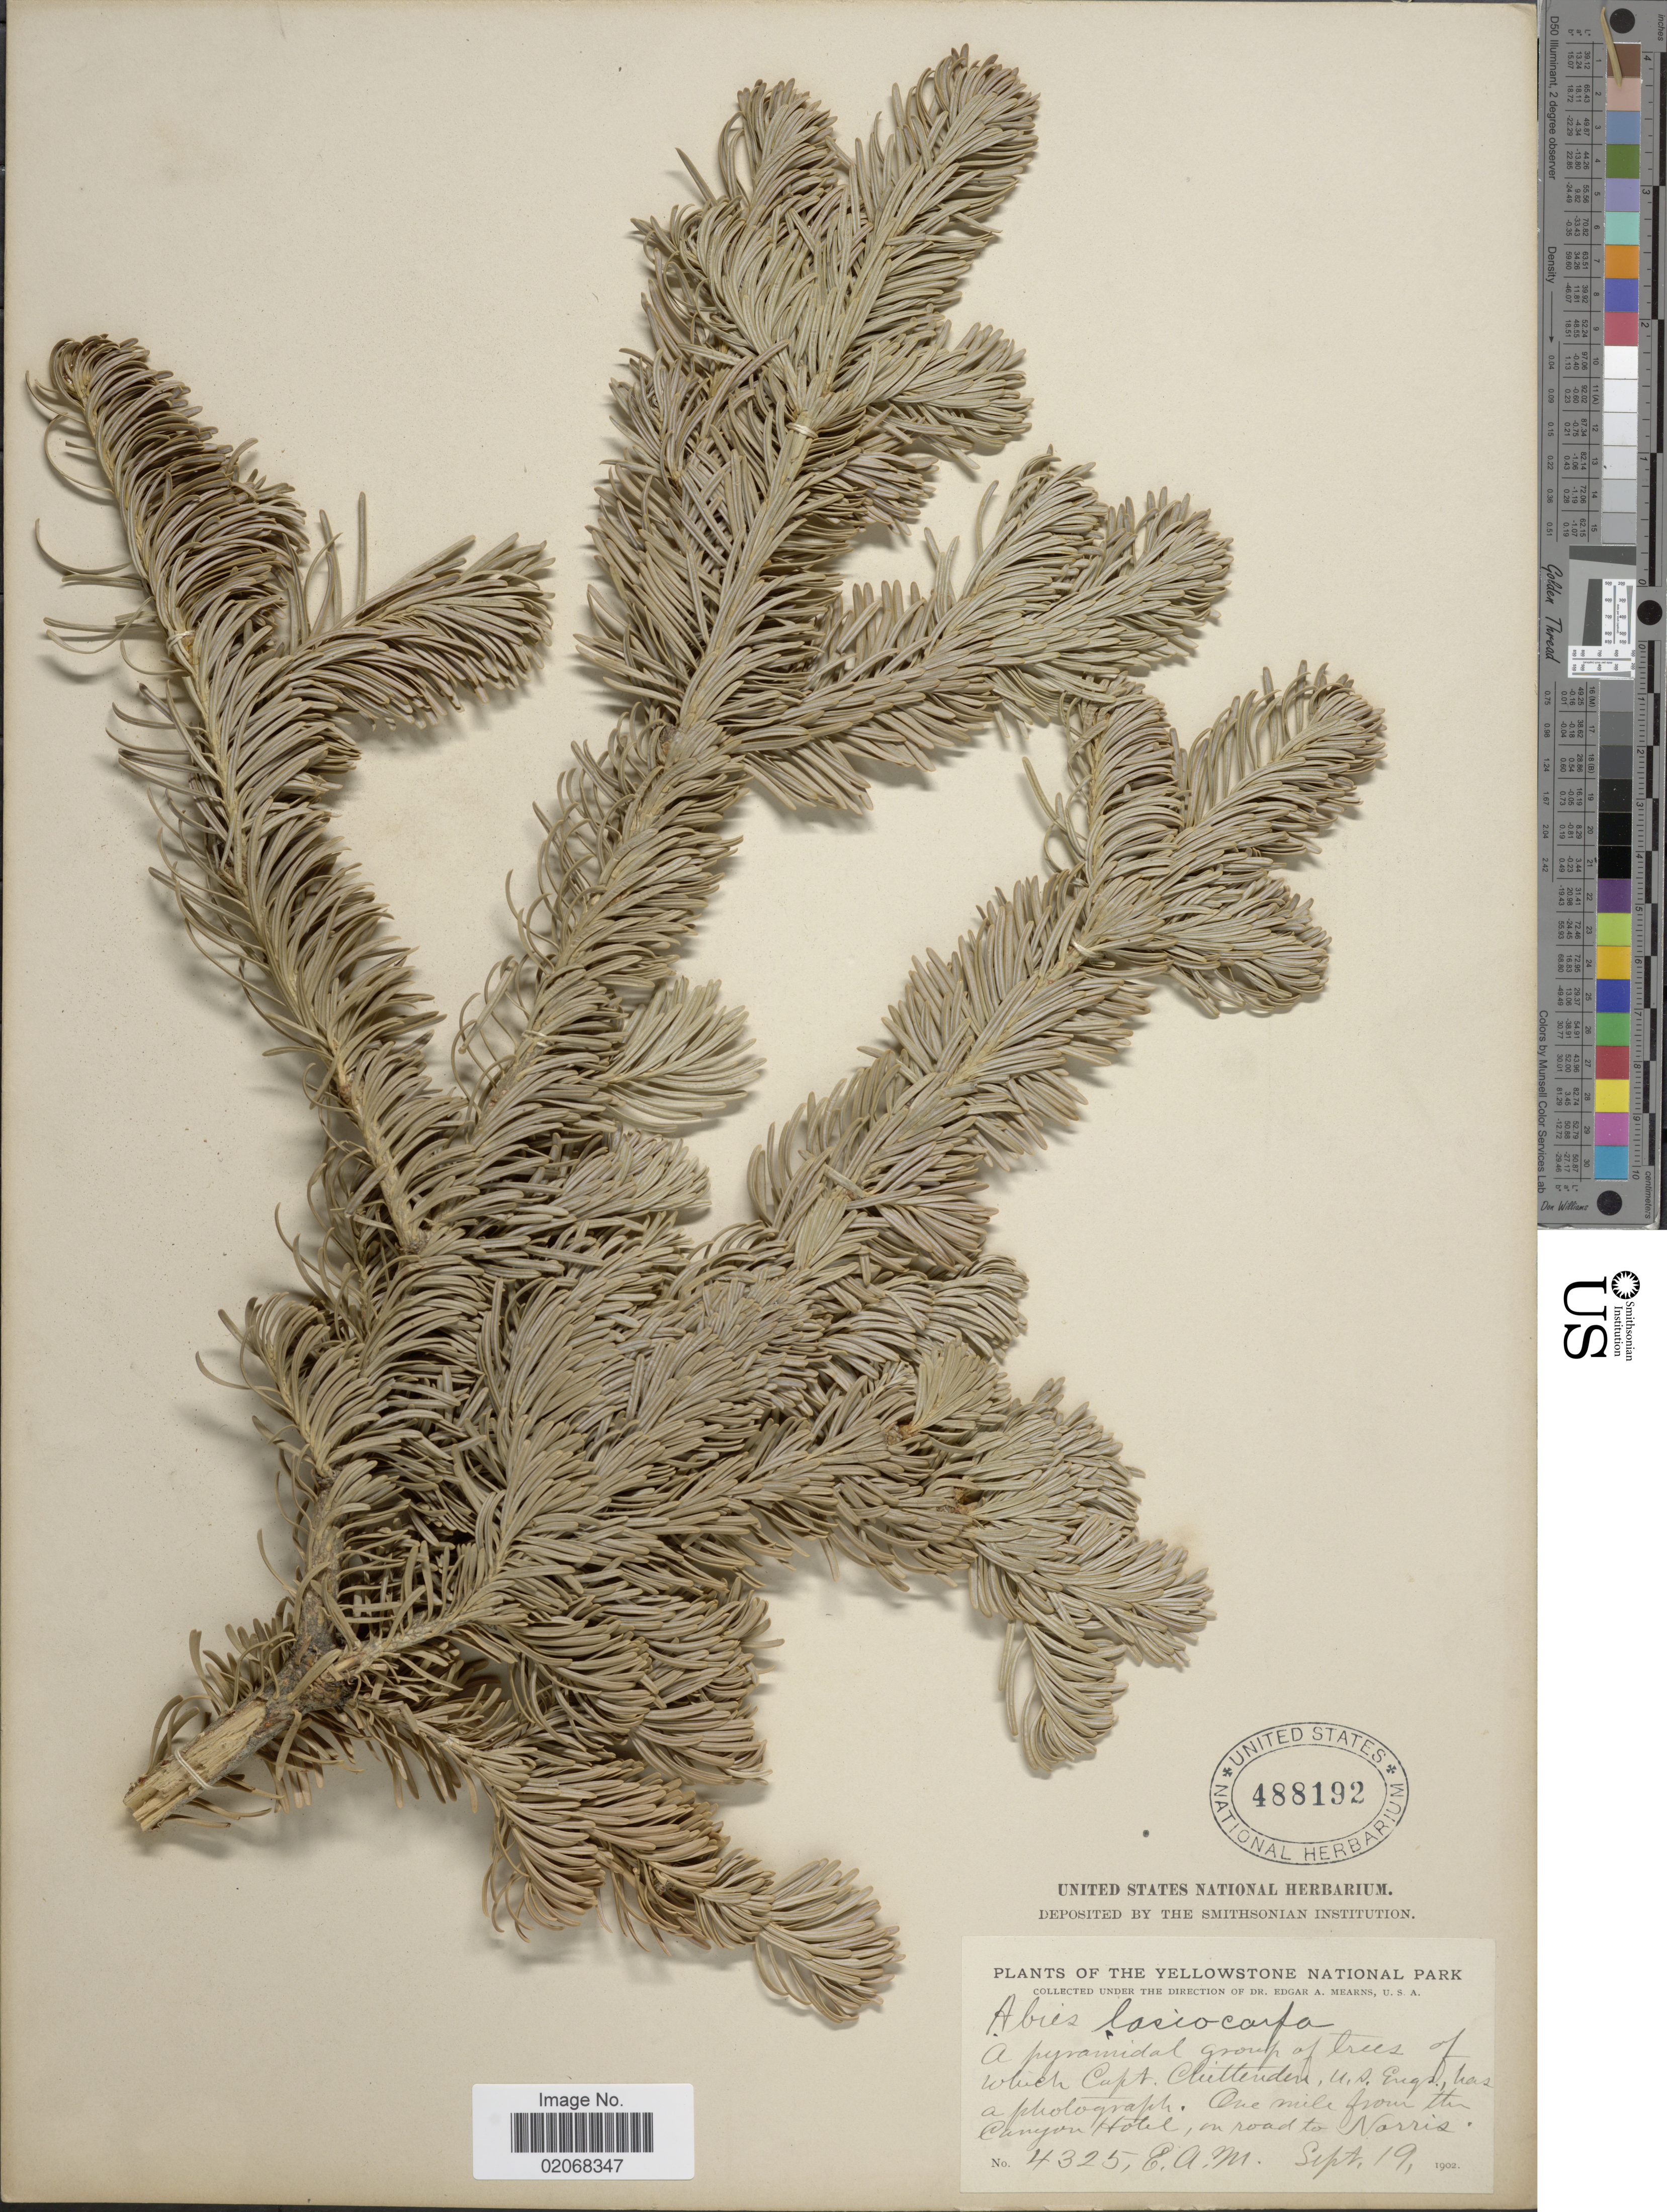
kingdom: Plantae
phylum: Tracheophyta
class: Pinopsida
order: Pinales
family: Pinaceae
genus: Abies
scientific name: Abies lasiocarpa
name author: (Hook.) Nutt.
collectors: E. A. Mearns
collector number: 4325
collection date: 1902-09-19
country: United States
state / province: Wyoming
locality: The Yellowstone National Park. One mile from the Canyon Hotel, on road to Norris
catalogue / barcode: US 488192